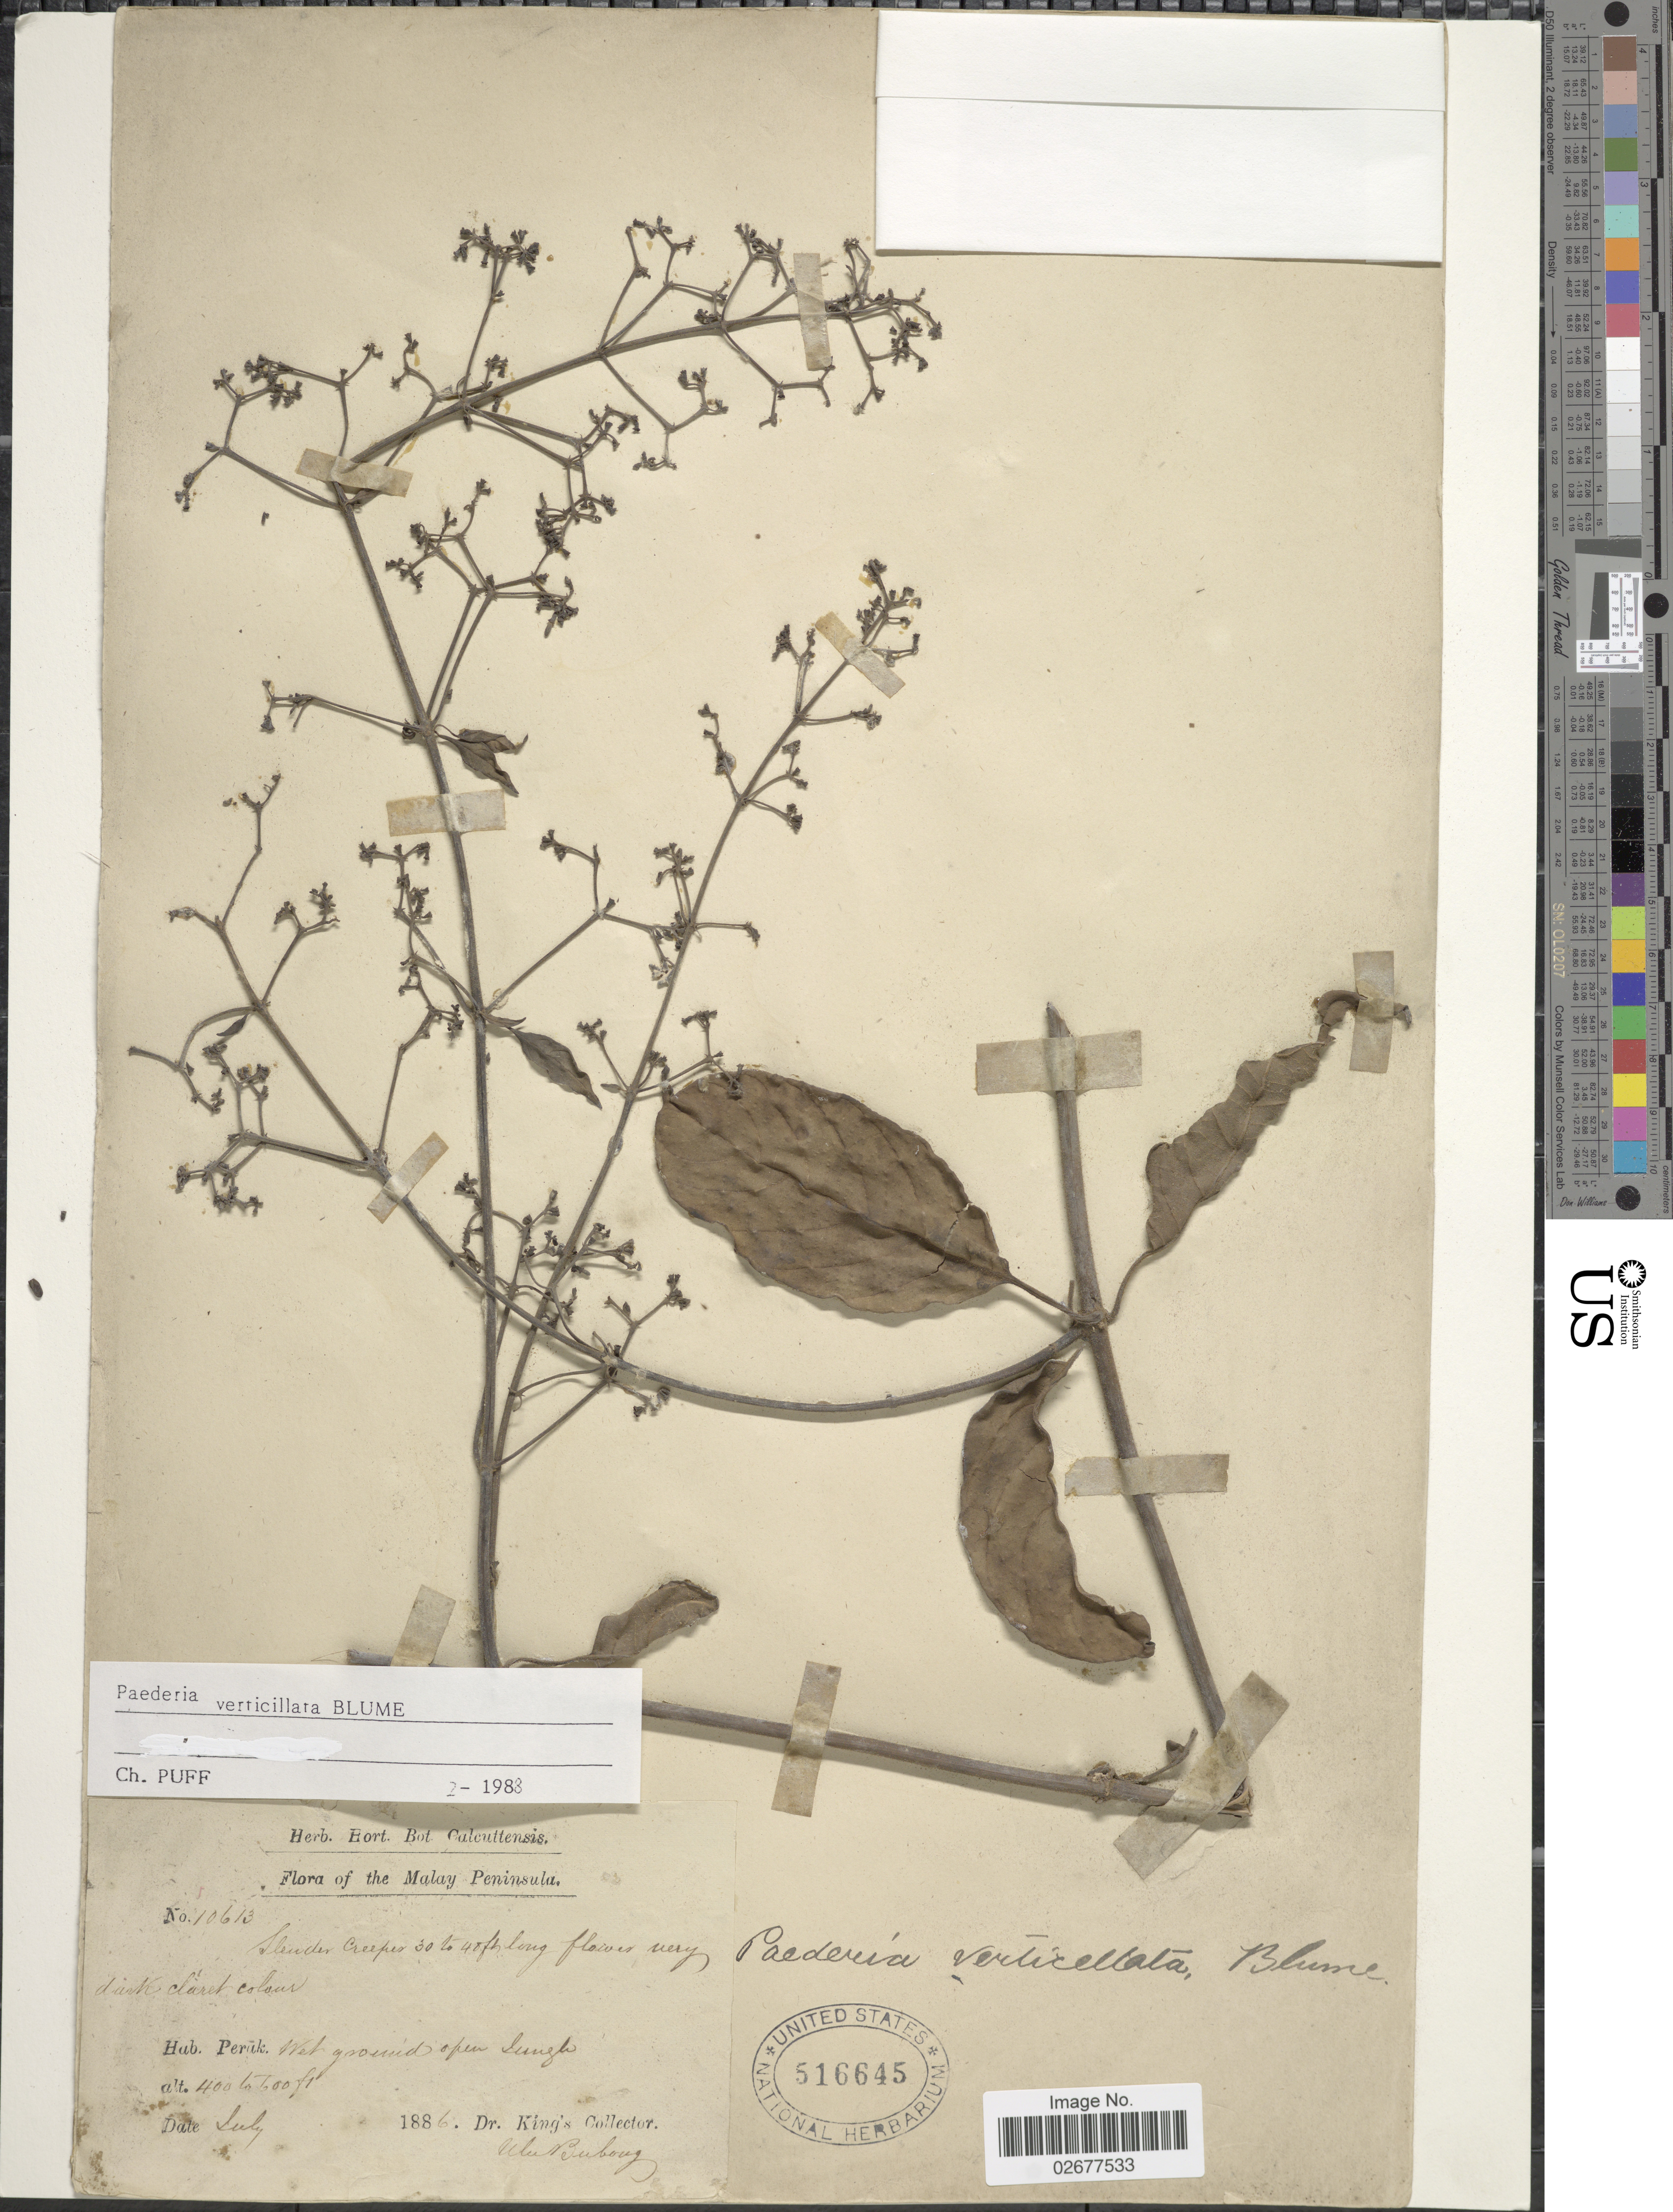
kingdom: Plantae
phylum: Tracheophyta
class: Magnoliopsida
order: Gentianales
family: Rubiaceae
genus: Paederia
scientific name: Paederia verticillata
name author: Blume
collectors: Dr. King's collector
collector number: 10613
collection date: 1886-07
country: Malaysia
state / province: Perak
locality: Malay Peninsula. Ulu Bunong [unsure placement].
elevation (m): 122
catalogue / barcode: US 516645